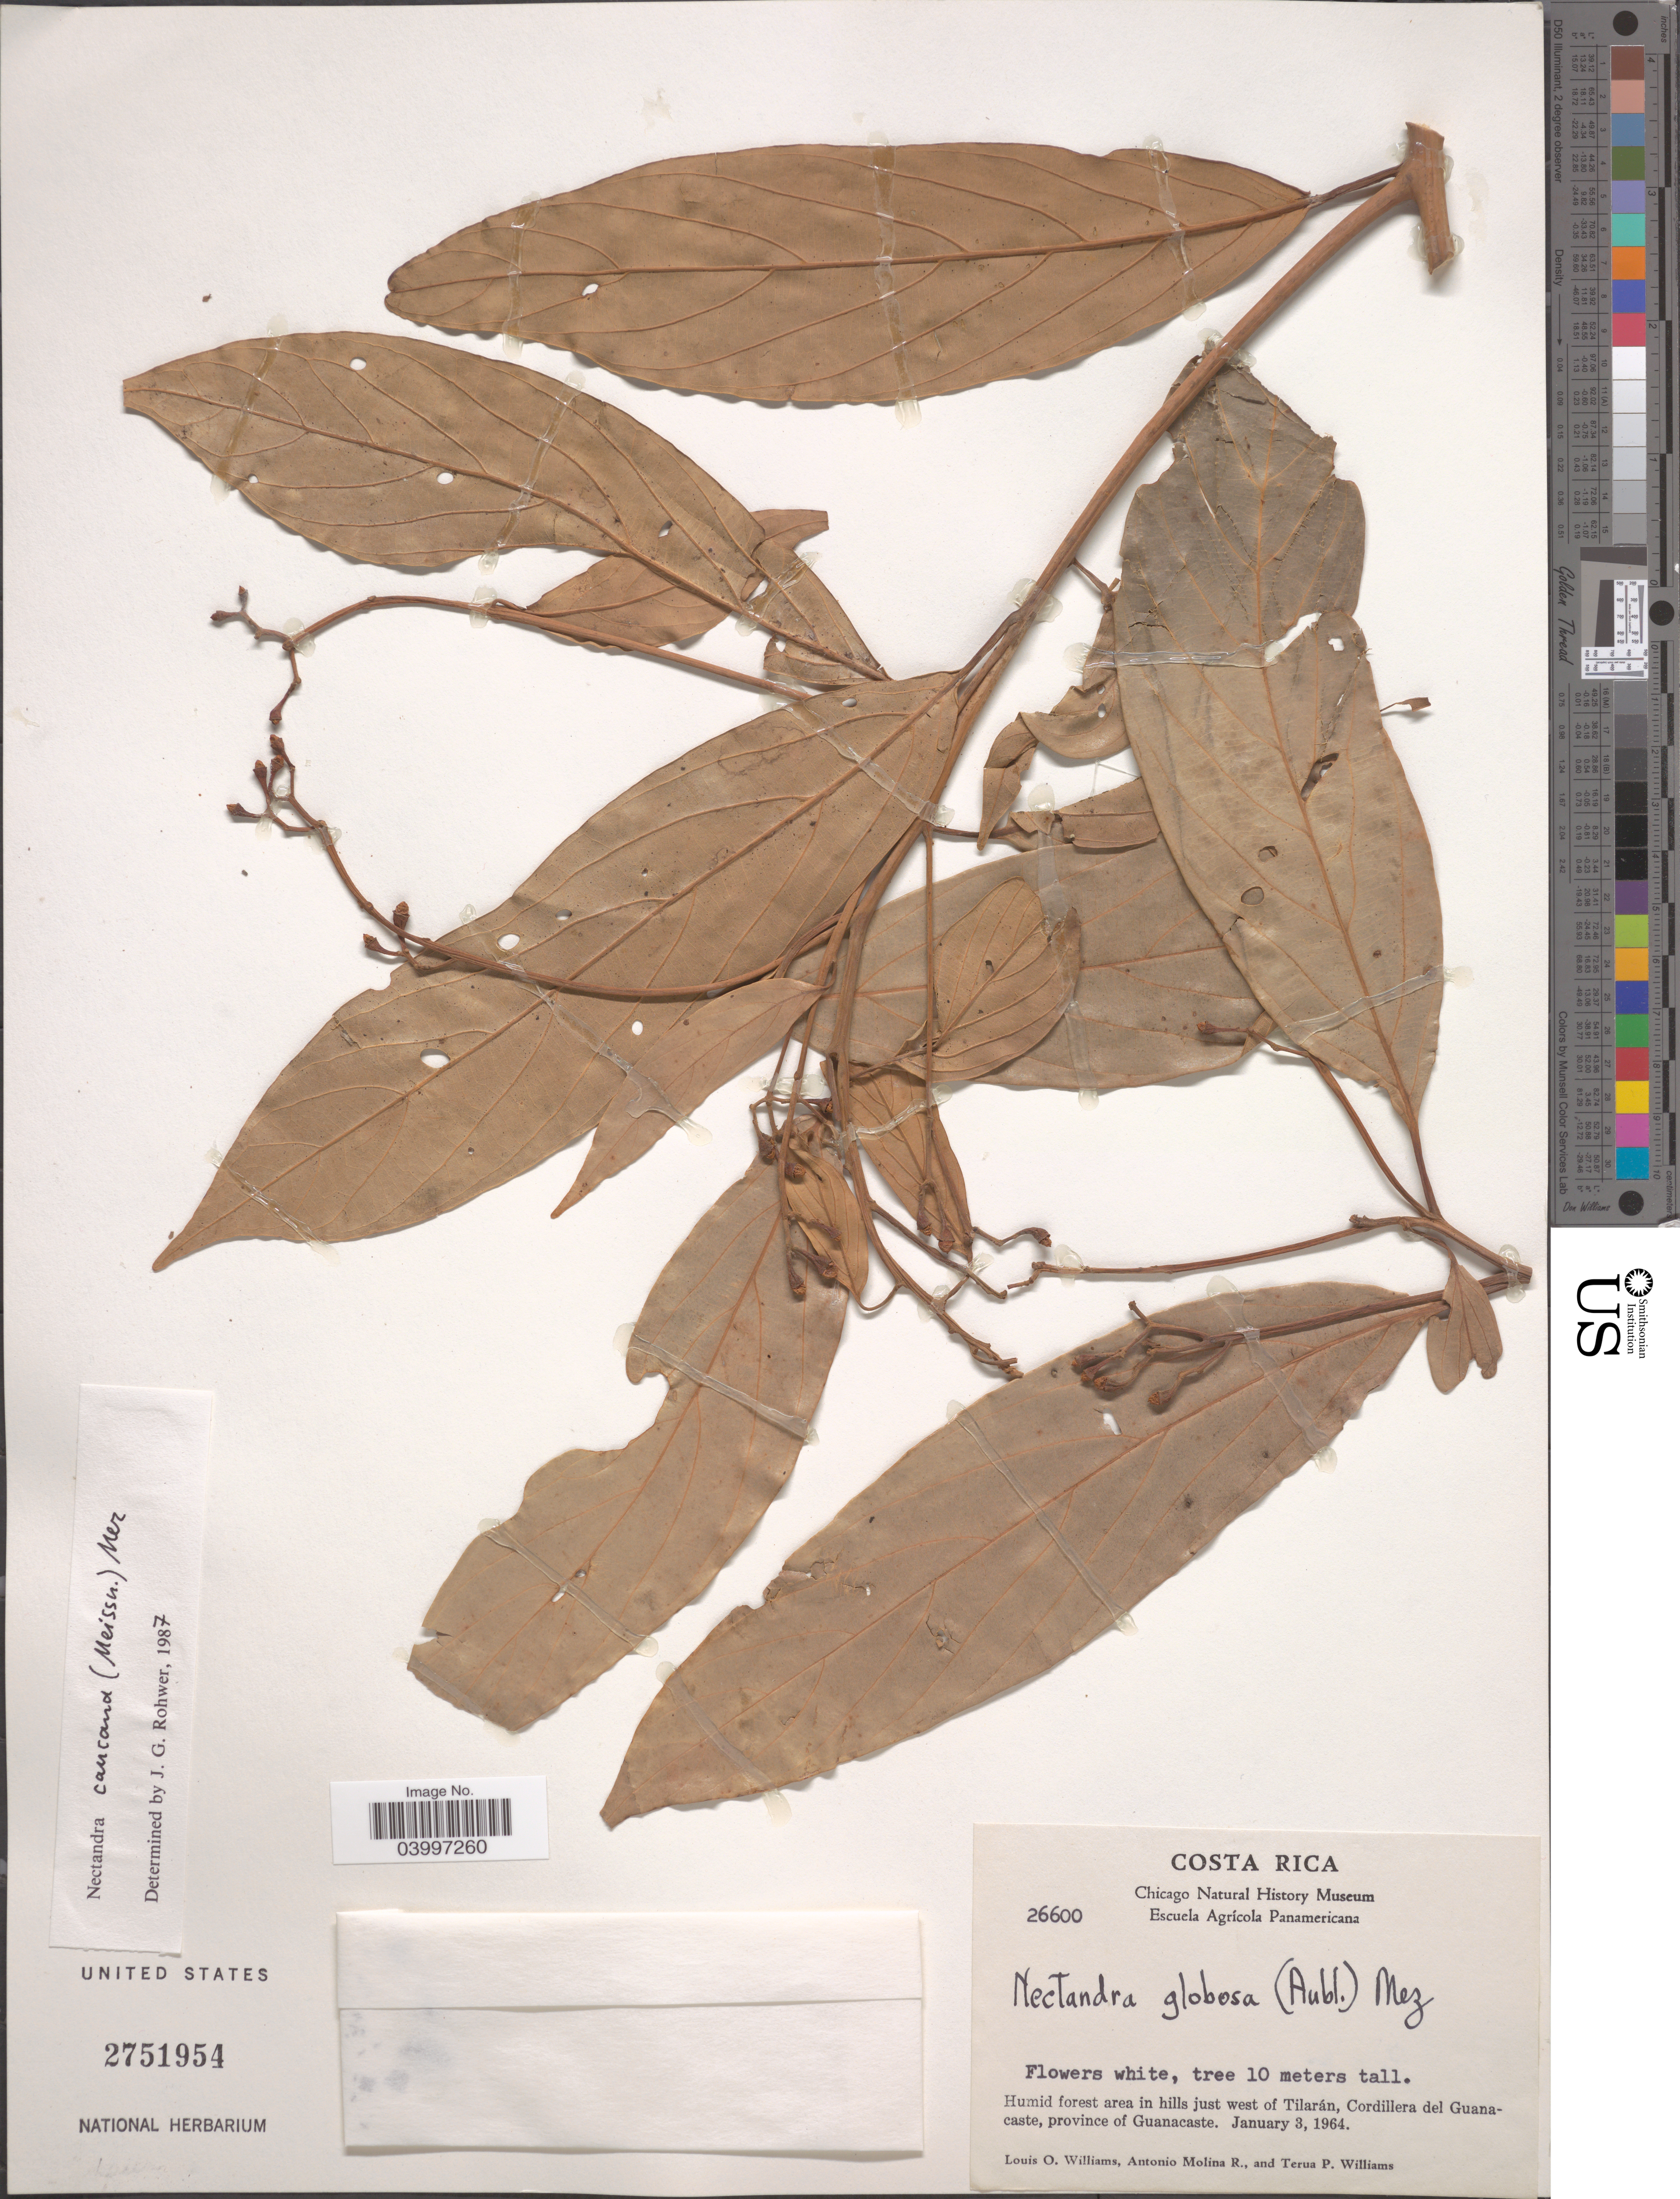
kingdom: Plantae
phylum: Tracheophyta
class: Magnoliopsida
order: Laurales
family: Lauraceae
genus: Nectandra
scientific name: Nectandra caucana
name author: (Meisn.) Mez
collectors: L. O. Williams, A. Molina R. & T. Williams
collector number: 26600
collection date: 1964-01-03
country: Costa Rica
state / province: Guanacaste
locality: Humid forest area in hills just west of Tilarán, Cordillera del Guanacaste.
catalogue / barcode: US 2751954